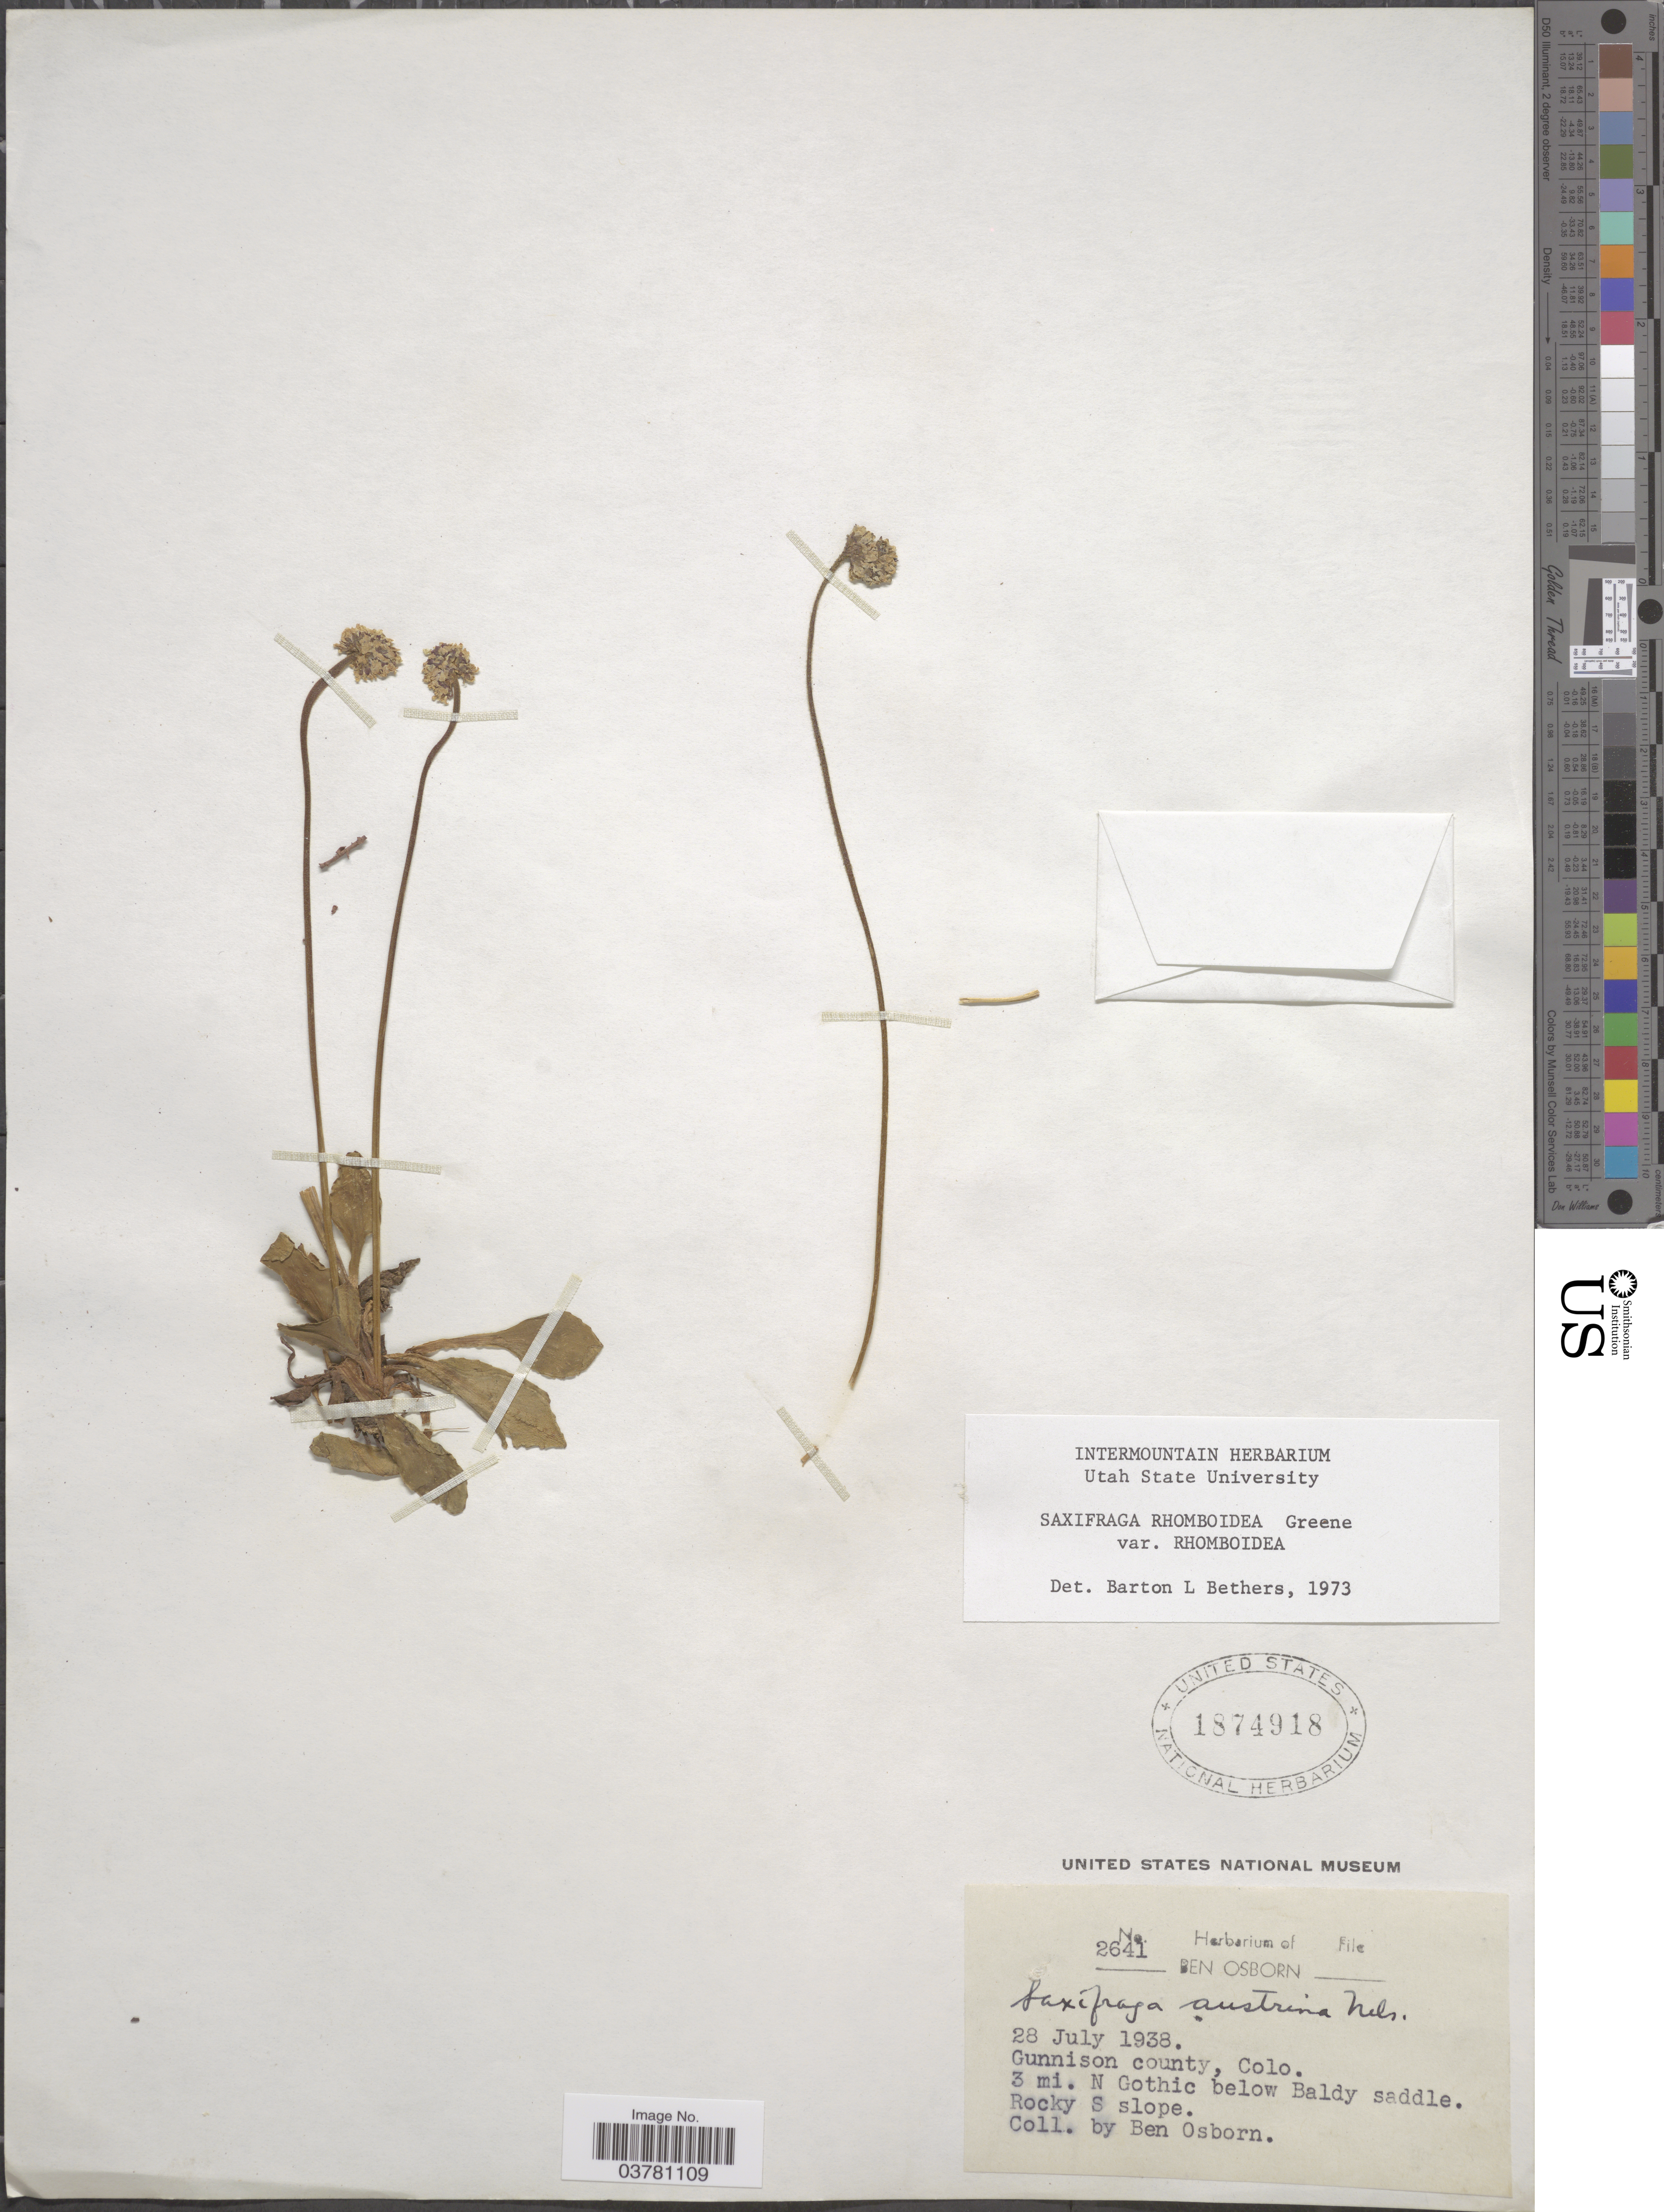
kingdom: Plantae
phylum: Tracheophyta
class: Magnoliopsida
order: Saxifragales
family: Saxifragaceae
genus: Micranthes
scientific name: Micranthes rhomboidea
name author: (Greene) Small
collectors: B. Osborn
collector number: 2641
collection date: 1938-07-28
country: United States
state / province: Colorado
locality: Gunnison county. 3 mi. N Gothic below Baldy saddle. Rocky S slope.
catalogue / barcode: US 1874918